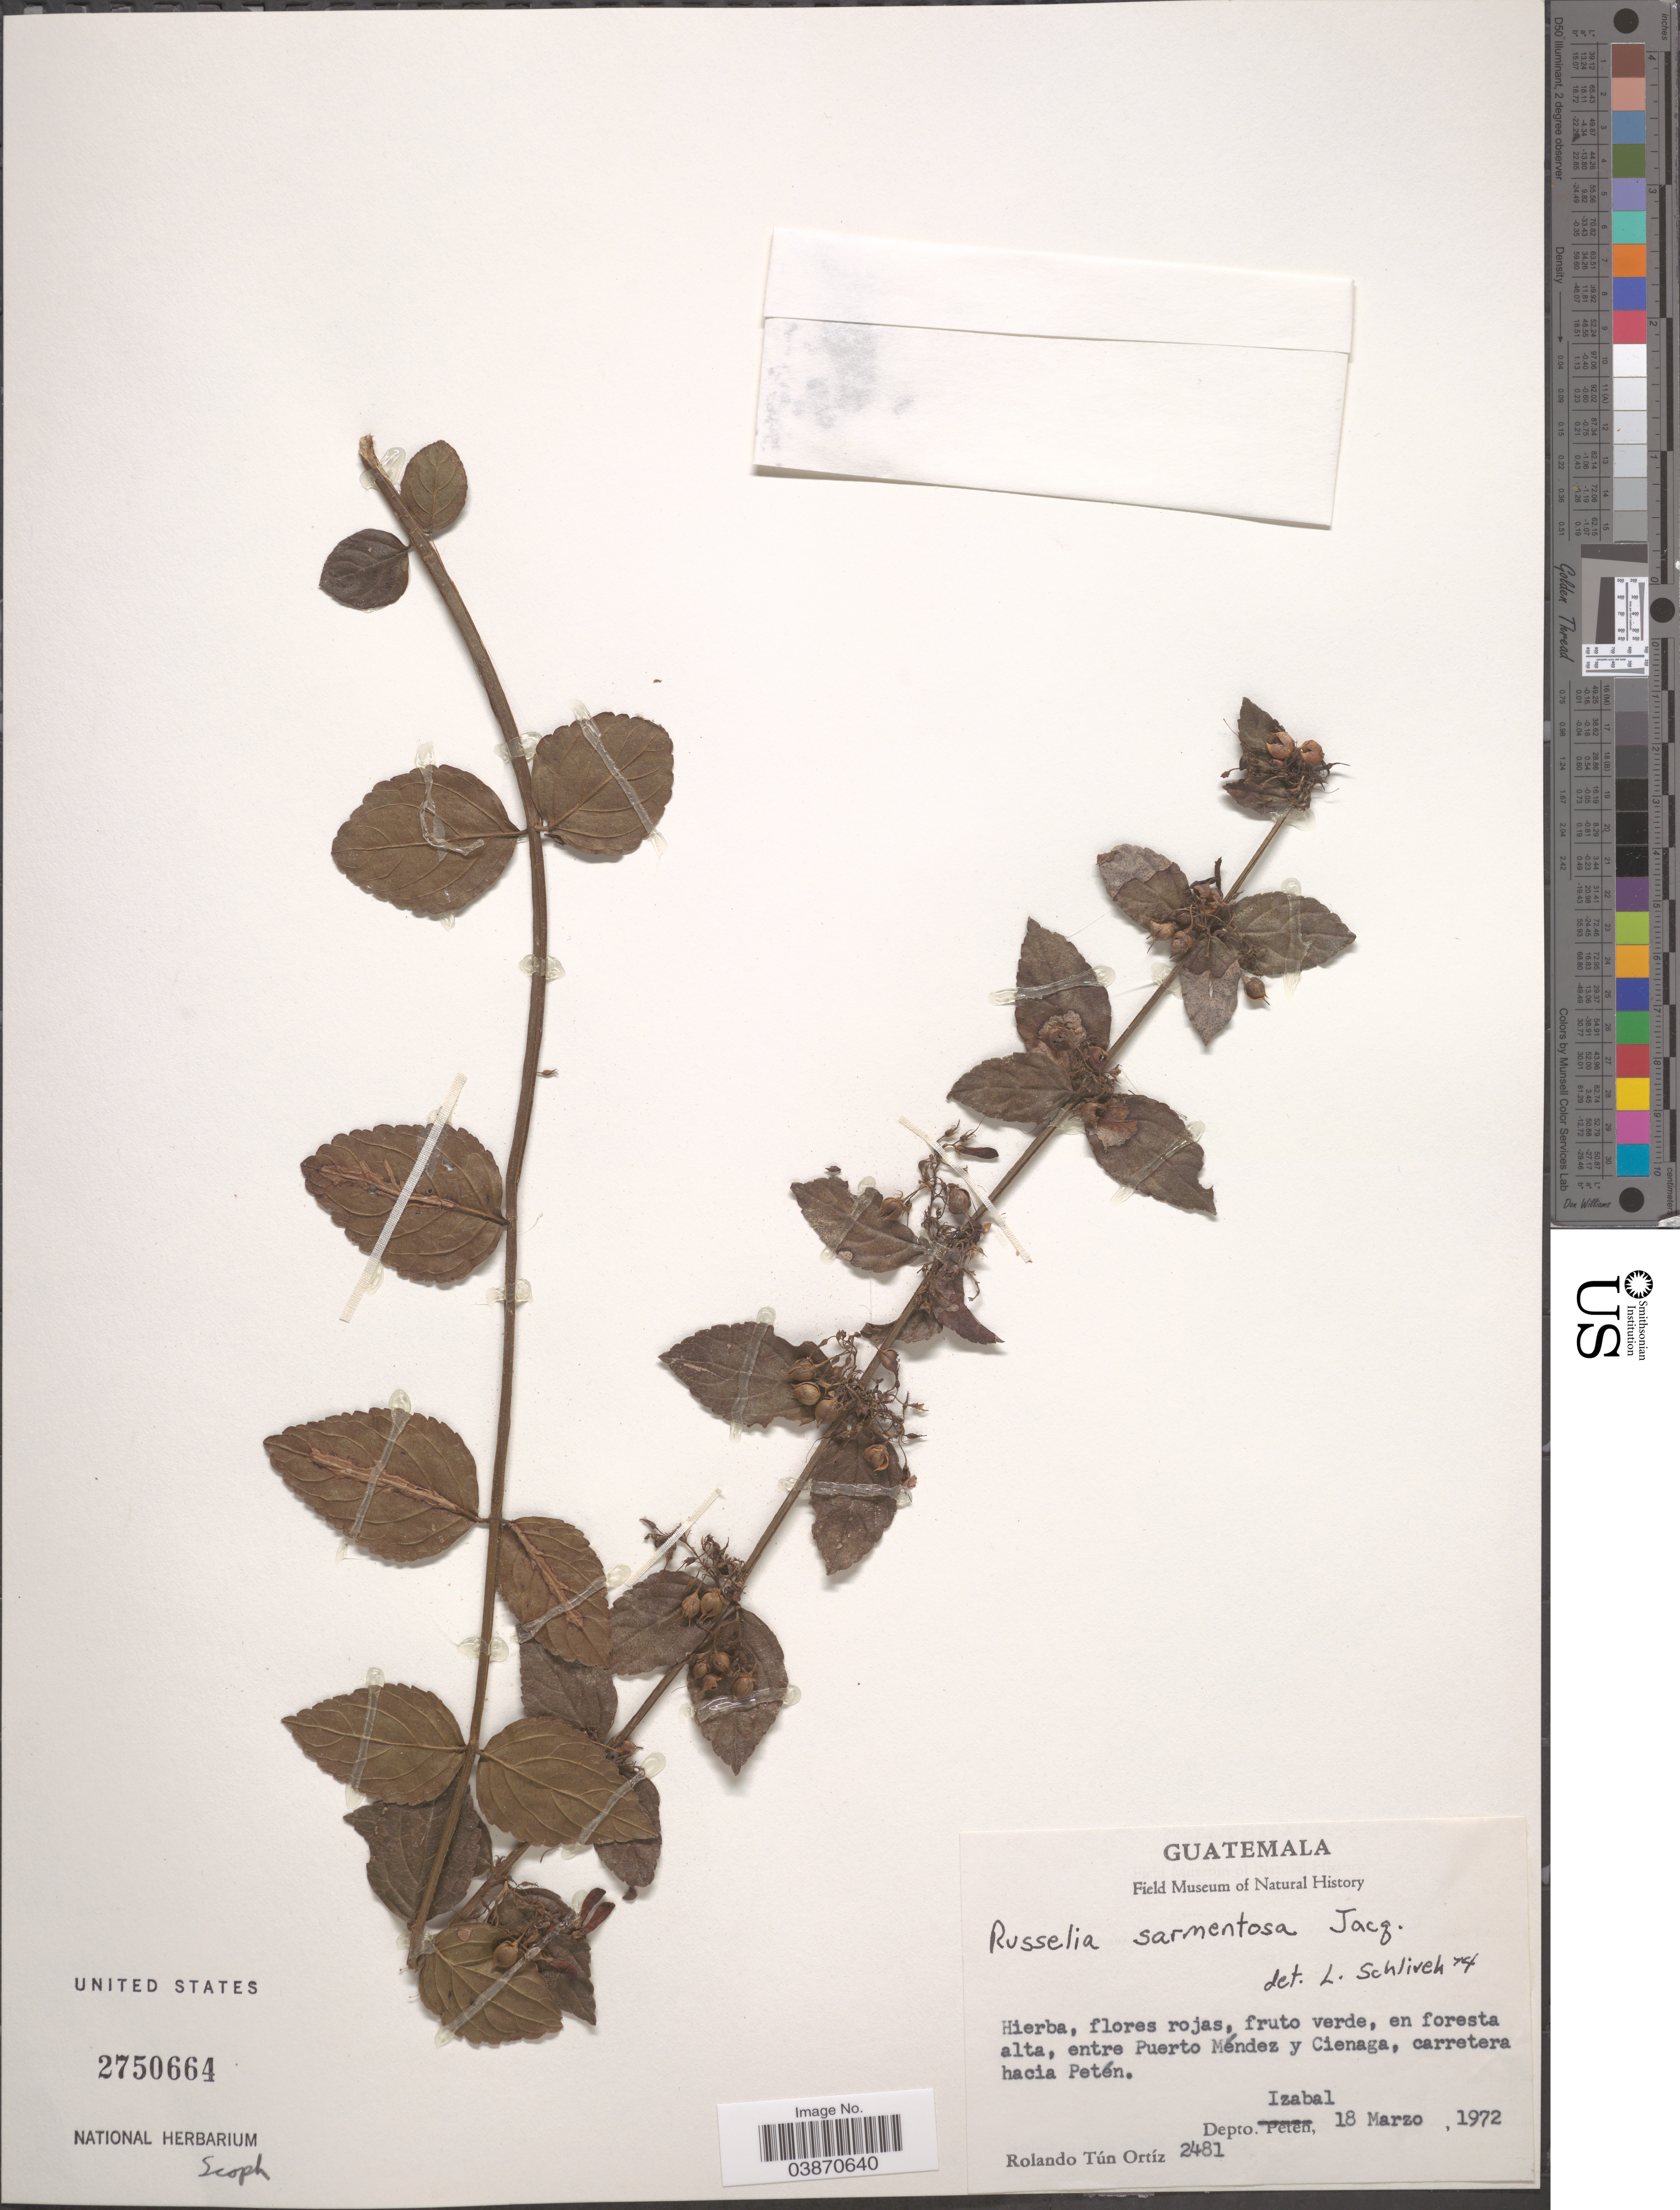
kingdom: Plantae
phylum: Tracheophyta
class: Magnoliopsida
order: Lamiales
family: Plantaginaceae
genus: Russelia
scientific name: Russelia sarmentosa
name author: Jacq.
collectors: R. Tún Ortíz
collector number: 2481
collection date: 1972-03-18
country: Guatemala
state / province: Izabal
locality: Entre Puerto Méndez y Cienaga, carretera hacia Petén. Depto. Izabal.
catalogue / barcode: US 2750664